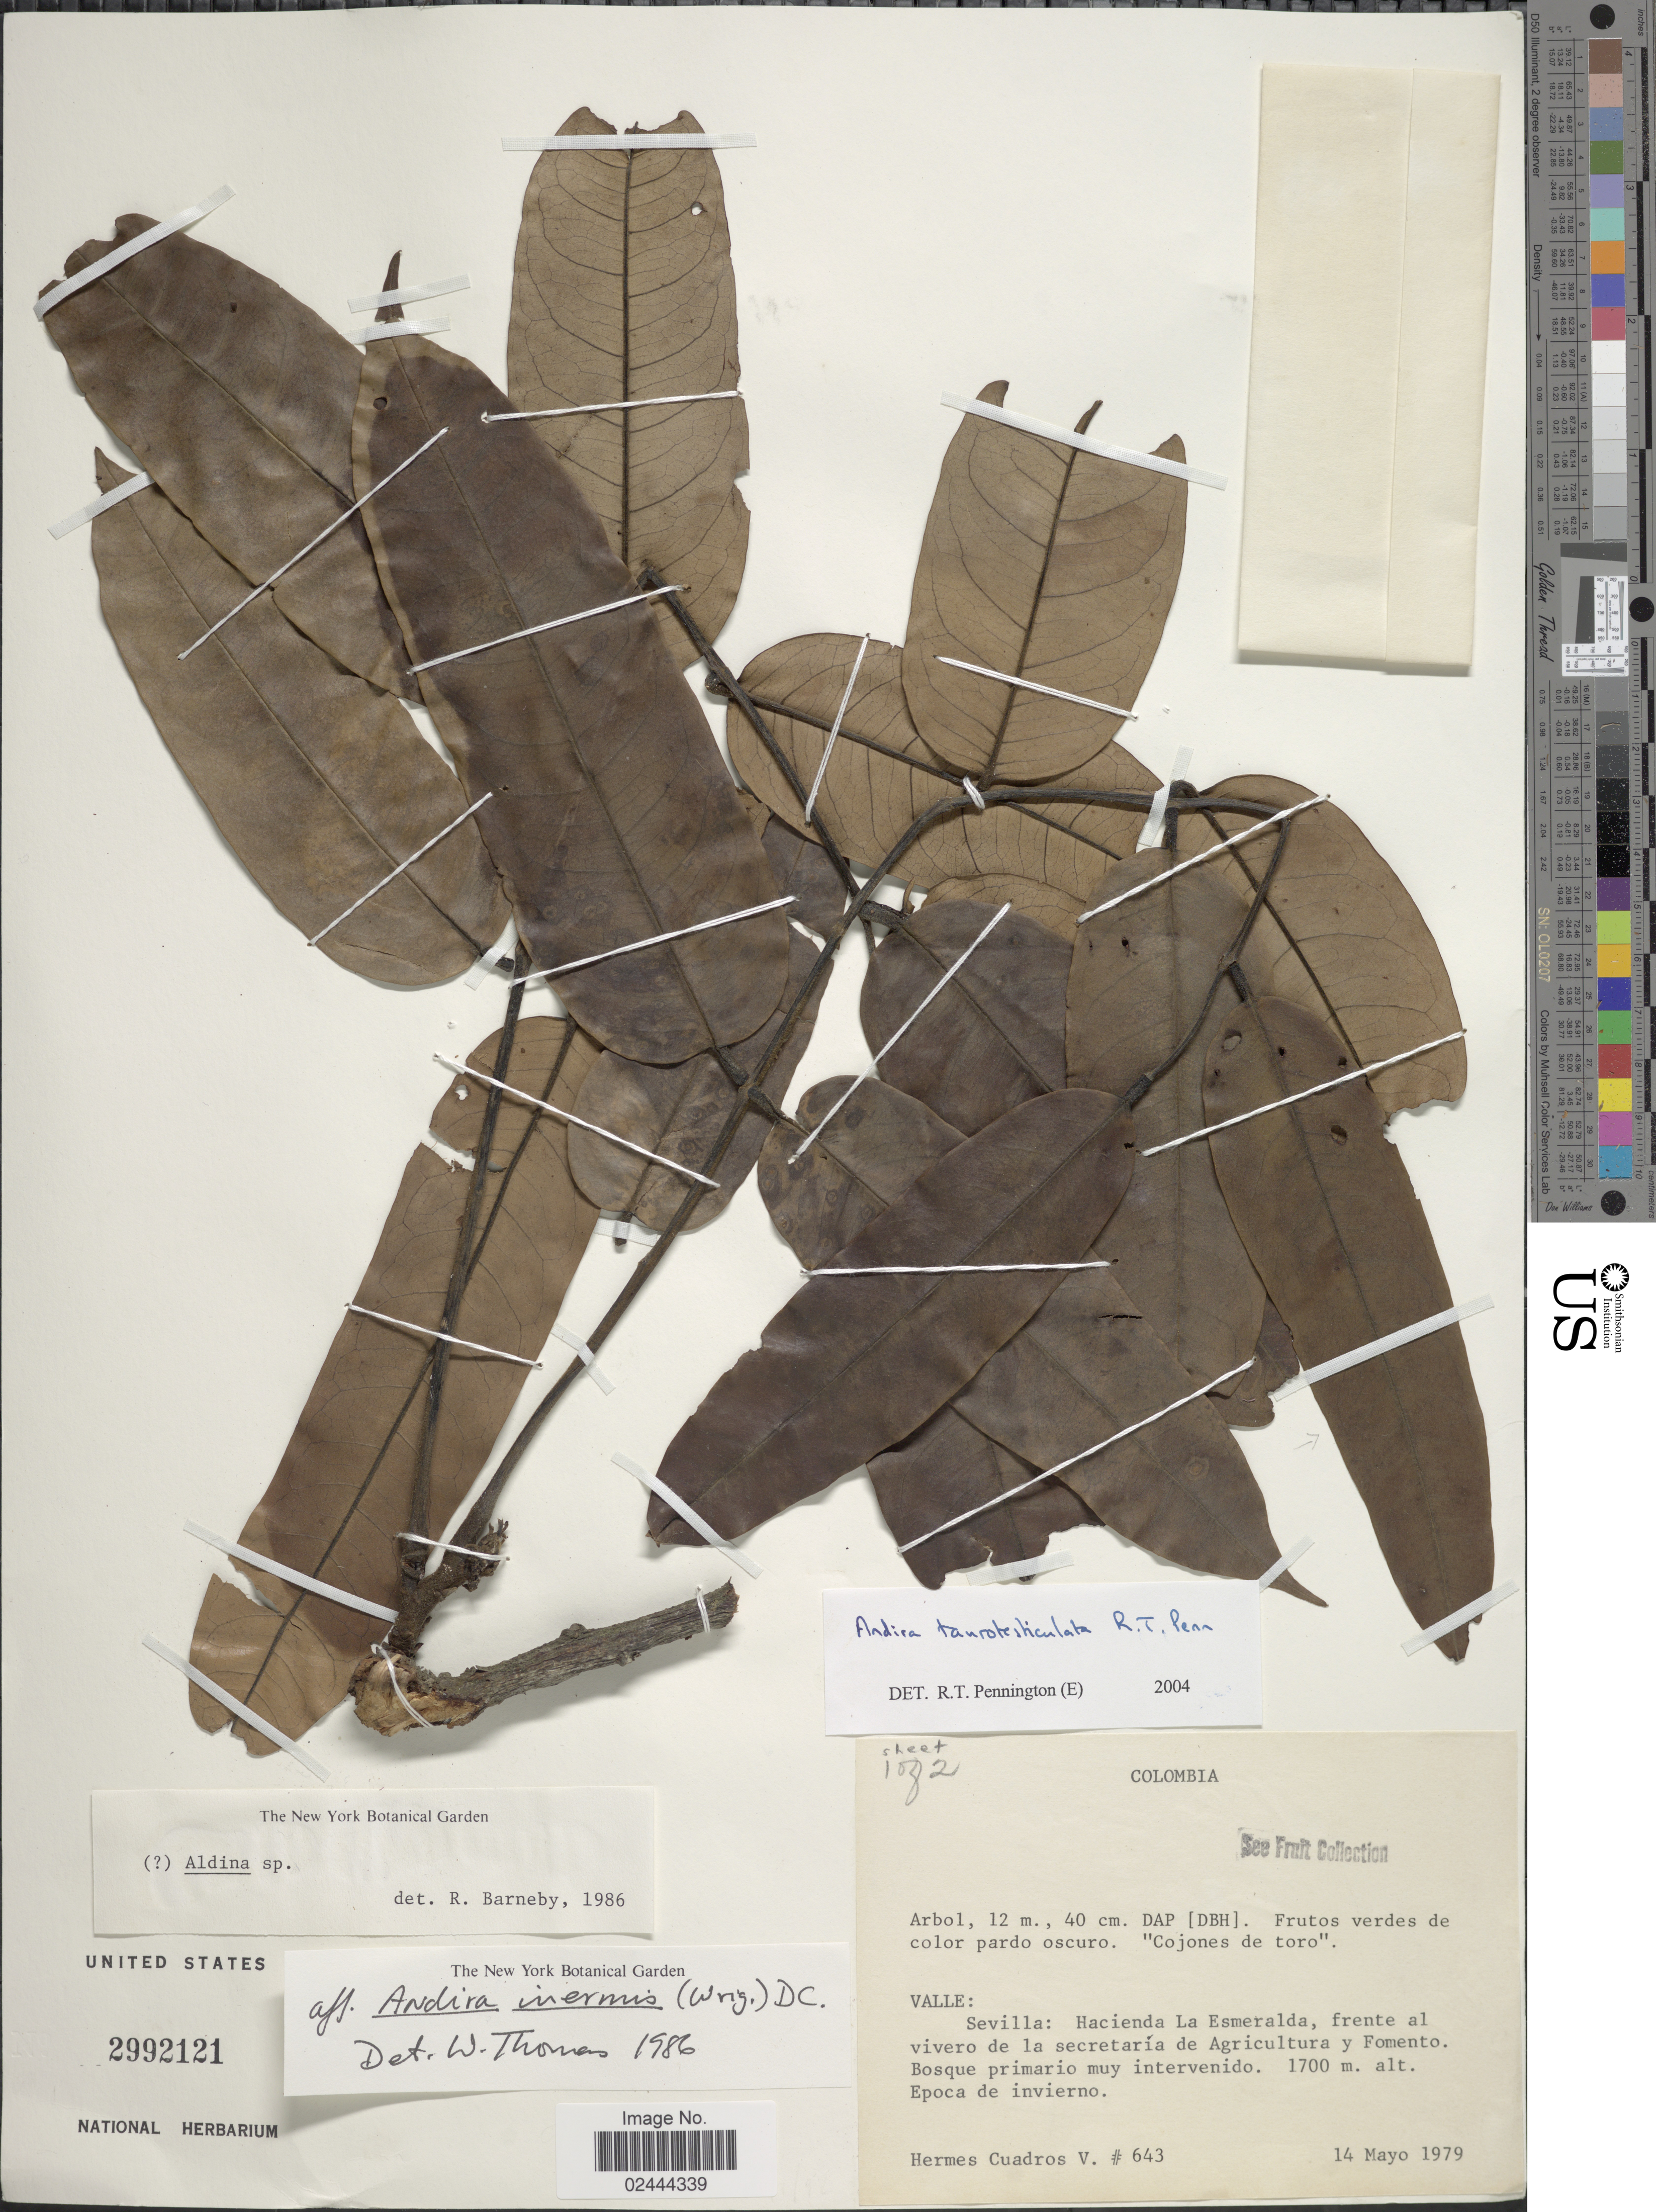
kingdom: Plantae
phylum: Tracheophyta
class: Magnoliopsida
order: Fabales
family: Fabaceae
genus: Andira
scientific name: Andira taurotesticulata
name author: R.T. Penn.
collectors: H. Cuadros V.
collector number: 643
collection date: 1979-05-14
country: Colombia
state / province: Valle del Cauca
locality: Valle, Sevilla, Hacienda La Esmeralda, frente al vivero de la secretaria de Agricultura y Fomento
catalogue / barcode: US 2992121